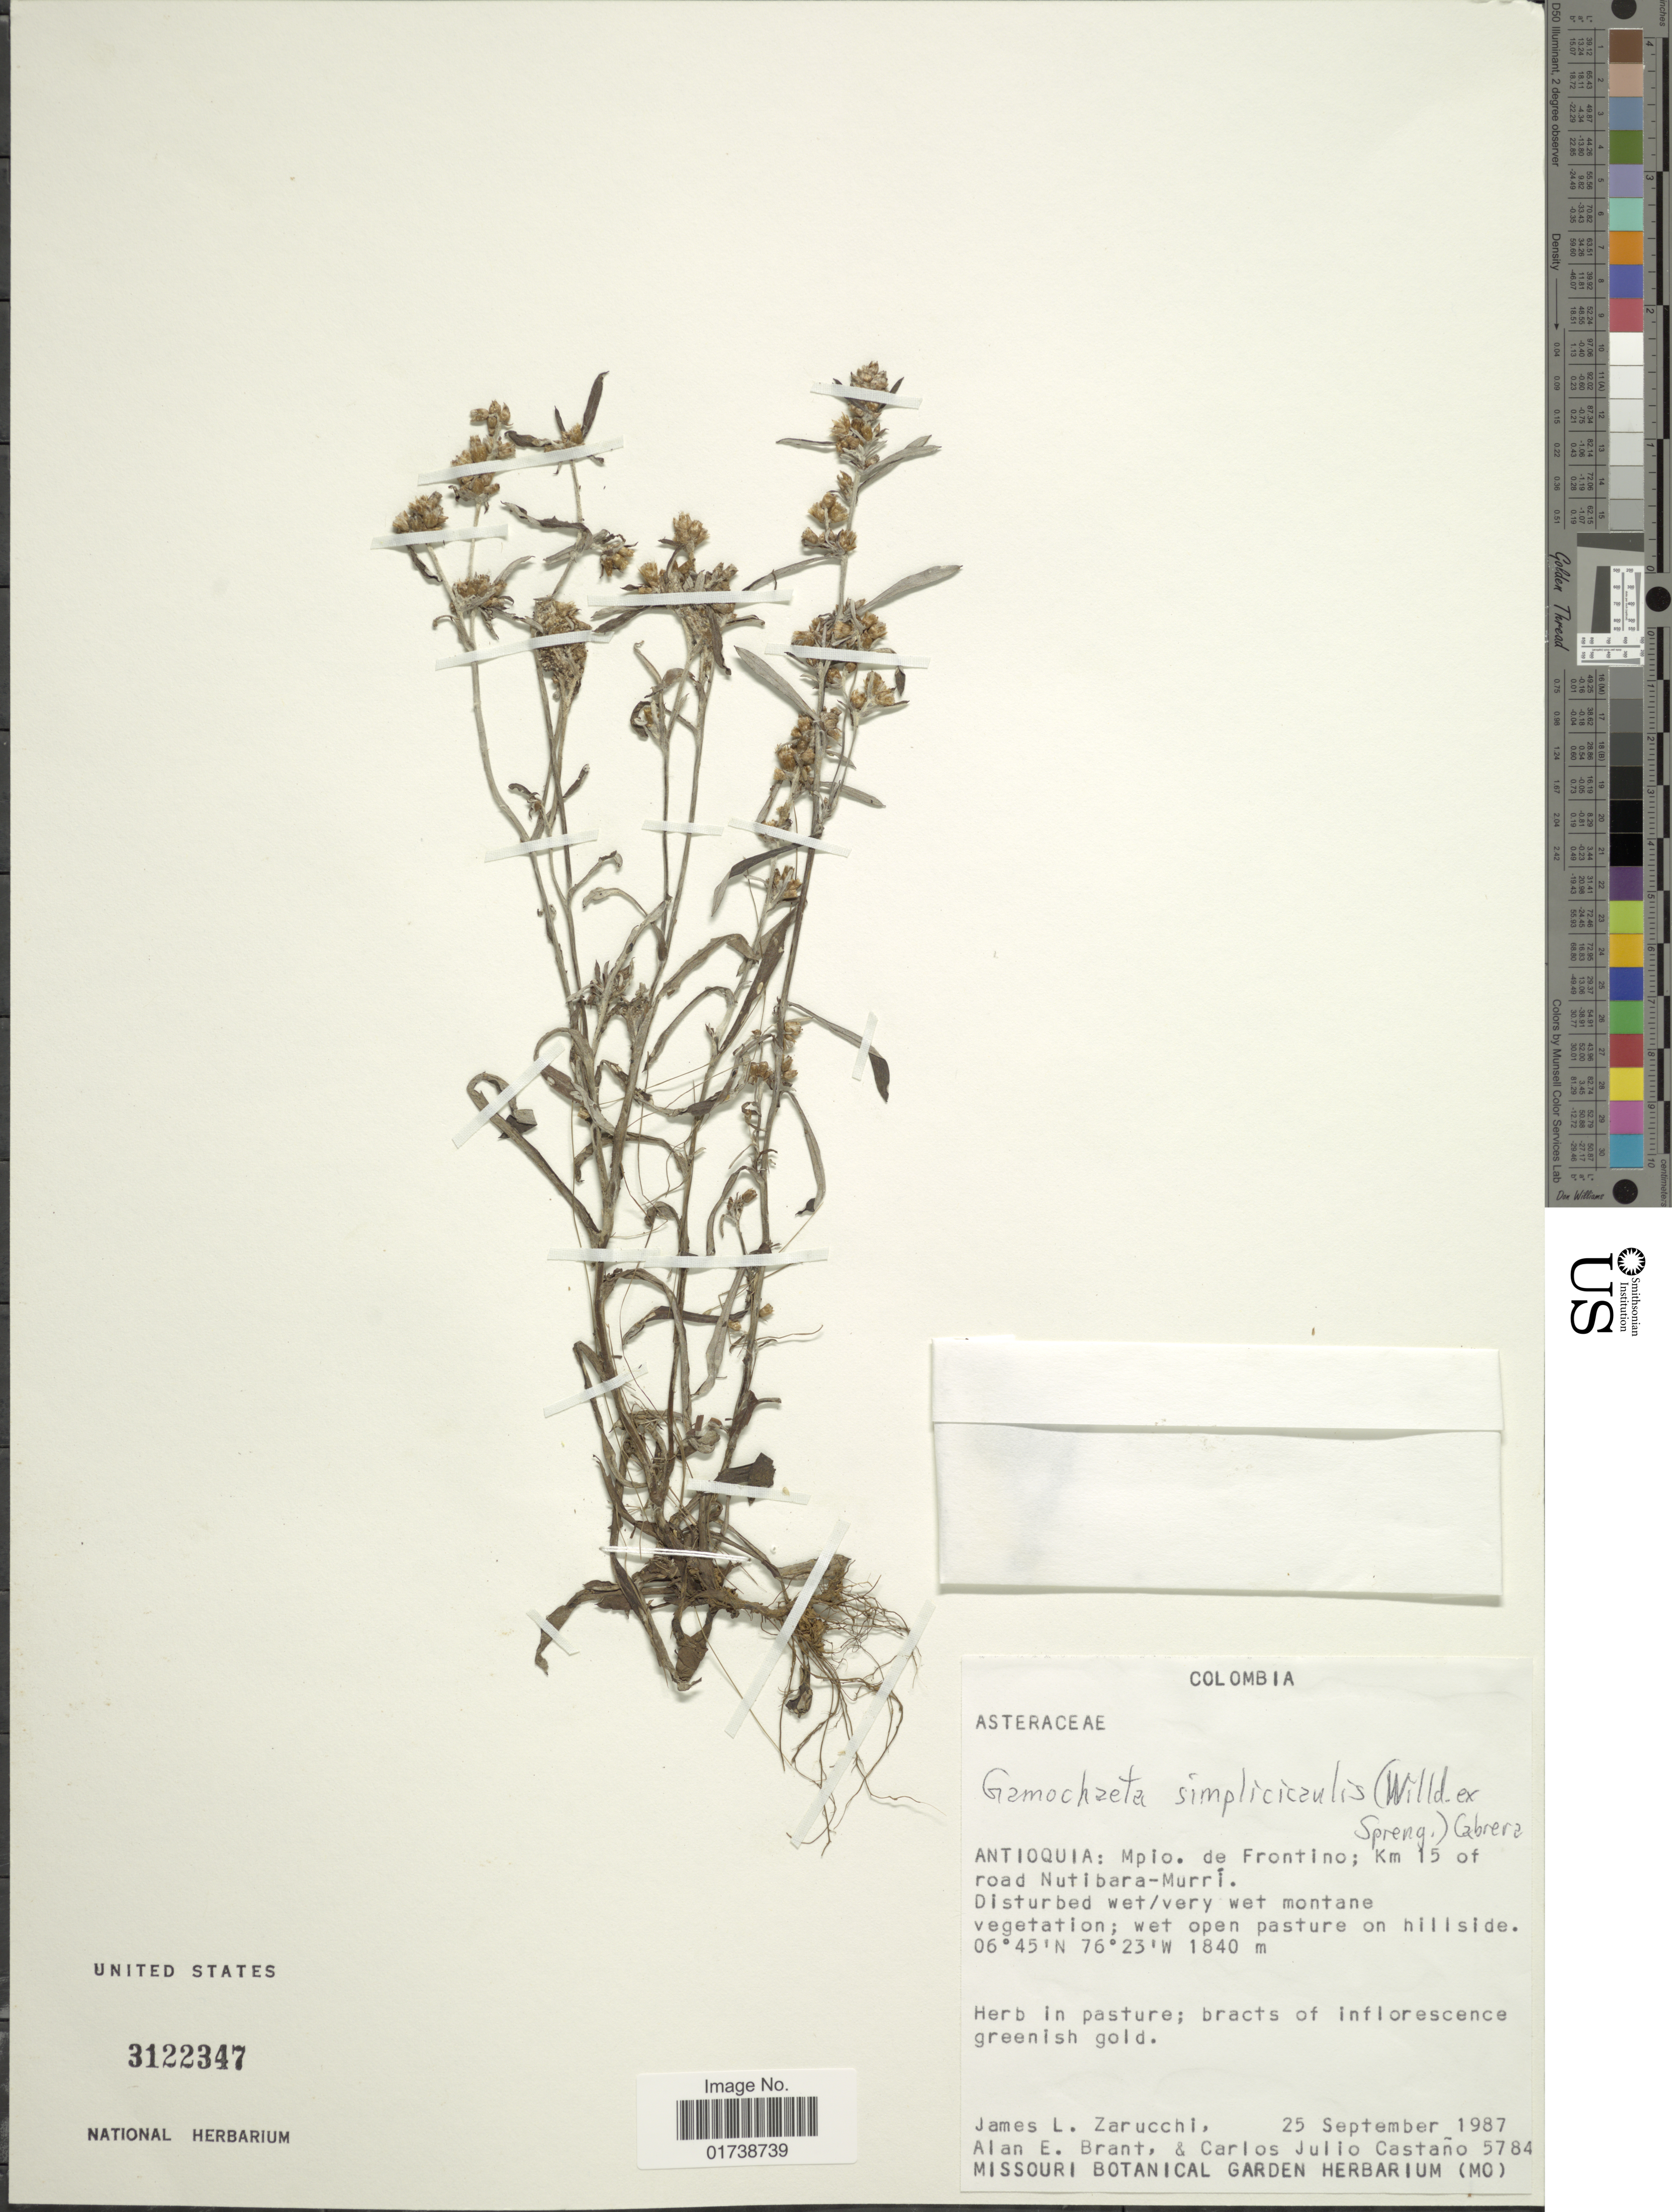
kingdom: Plantae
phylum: Tracheophyta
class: Magnoliopsida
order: Asterales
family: Asteraceae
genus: Gamochaeta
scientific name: Gamochaeta simplicicaulis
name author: (Willd. ex Spreng.) Cabrera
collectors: J. L. Zarucchi, A. Brant & C. Castano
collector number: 5784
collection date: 1987-09-25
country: Colombia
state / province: Antioquia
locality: Mpio. de Frontino; Km 15 of road Nutibara-Murri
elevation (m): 1840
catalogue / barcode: US 3122347